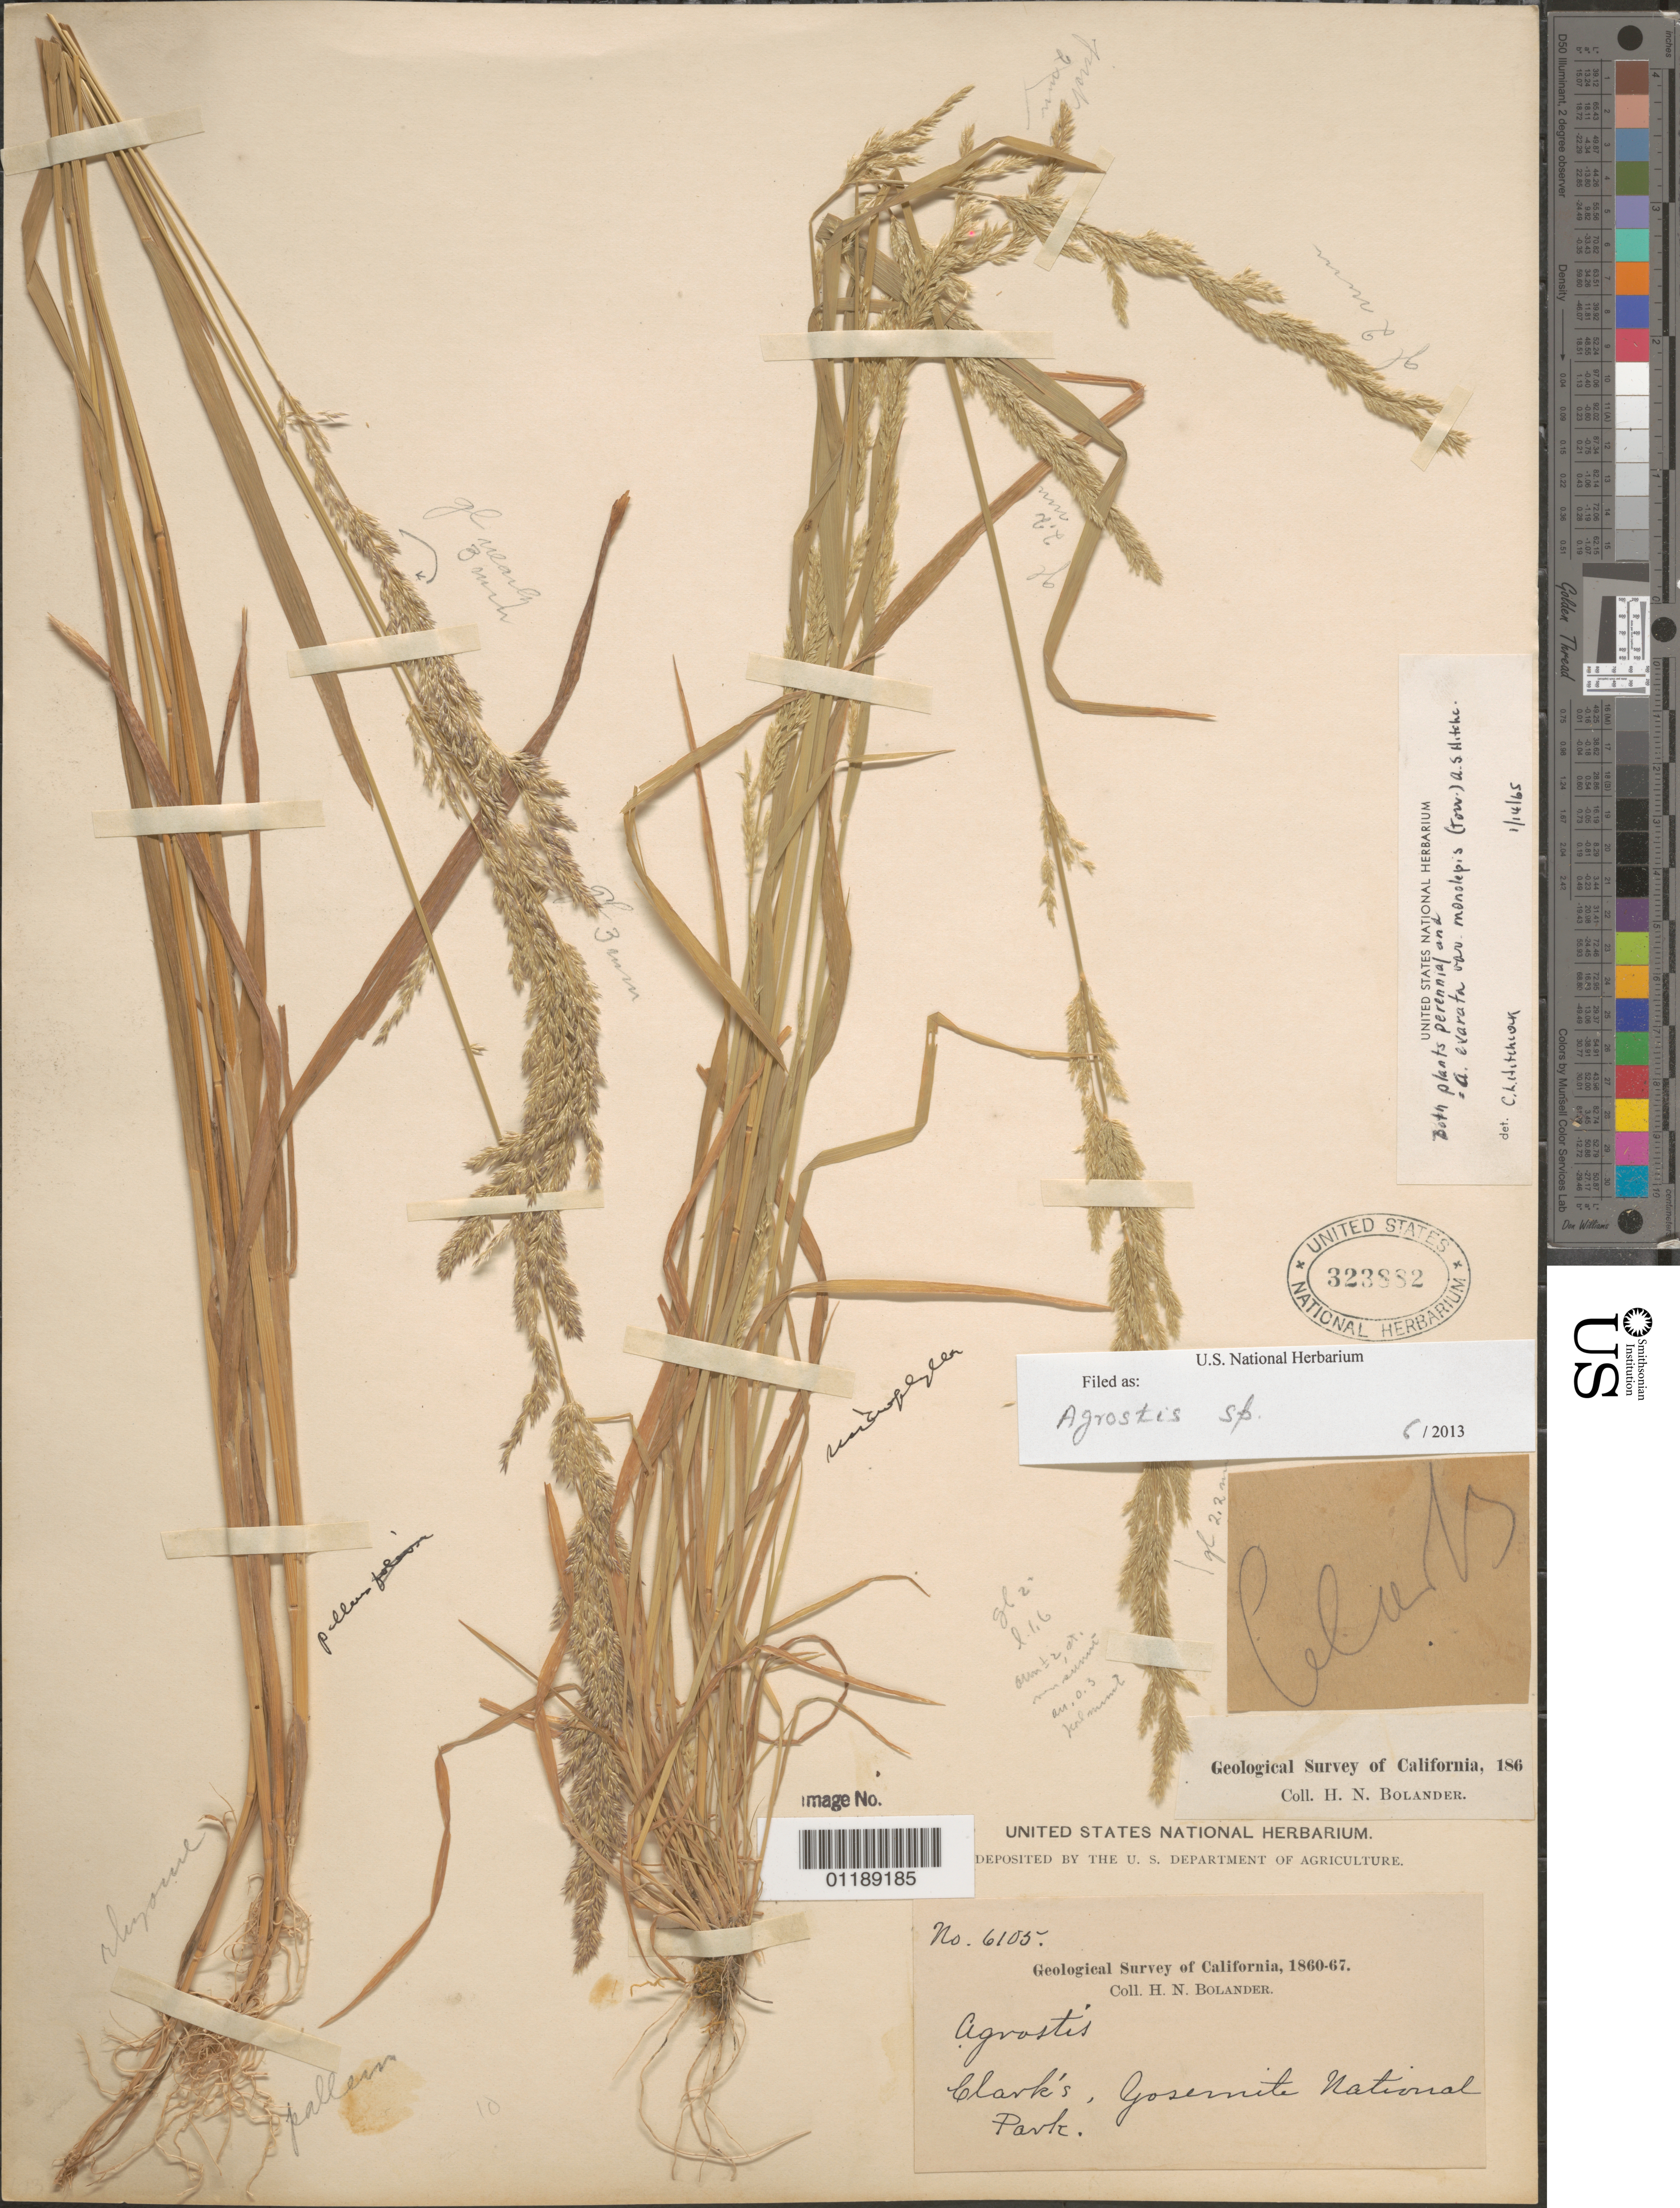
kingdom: Plantae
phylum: Tracheophyta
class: Liliopsida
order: Poales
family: Poaceae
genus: Agrostis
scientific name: Agrostis sp.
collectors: H. Bolander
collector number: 6105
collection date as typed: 1860 to -- --- 1867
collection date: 1860/1867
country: United States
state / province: California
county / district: Mariposa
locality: Clark's, Yosemite National Park.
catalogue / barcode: US 323882